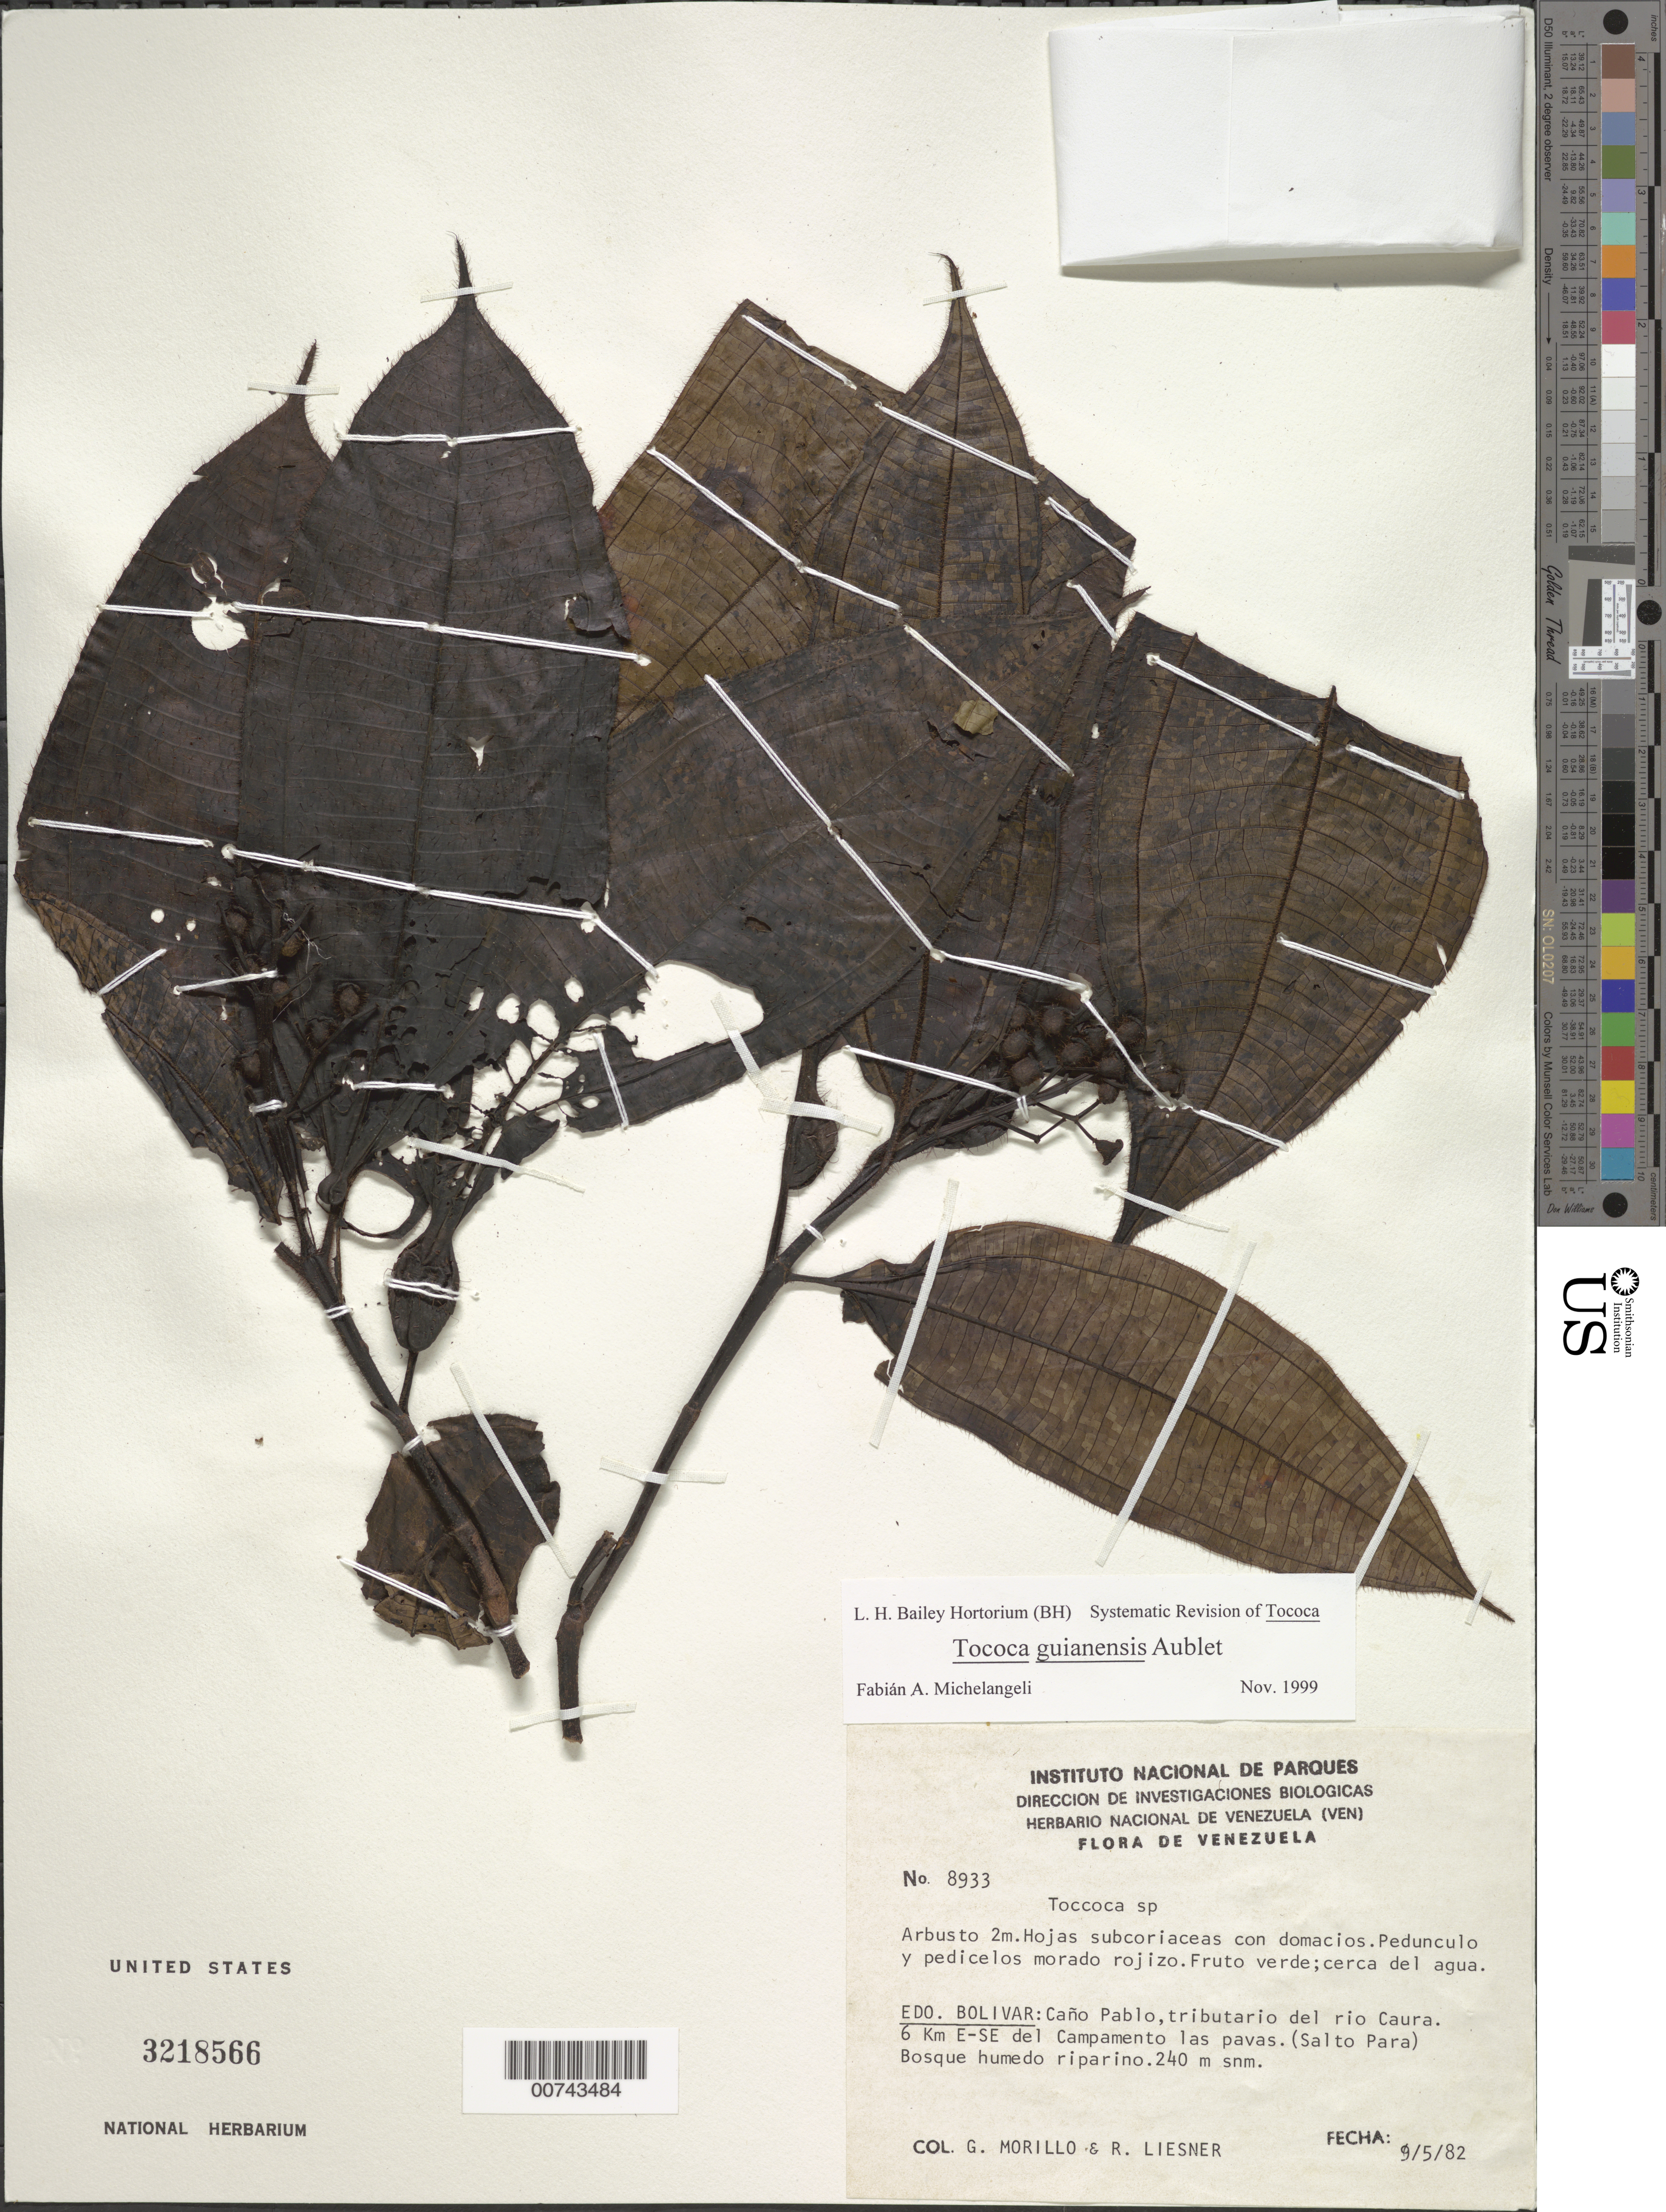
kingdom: Plantae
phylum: Tracheophyta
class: Magnoliopsida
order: Myrtales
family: Melastomataceae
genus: Tococa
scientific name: Tococa guianensis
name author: Aubl.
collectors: G. Morillo & R. L. Liesner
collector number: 8933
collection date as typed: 9-May-82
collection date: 1982-05-09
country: Venezuela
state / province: Bolívar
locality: Caño Pablo, (trib. del Río Caura), 6 km ESE Salto Para (Campamento Las Pavas)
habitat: Bosque húmedo riparino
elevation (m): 240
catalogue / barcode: US 3218566